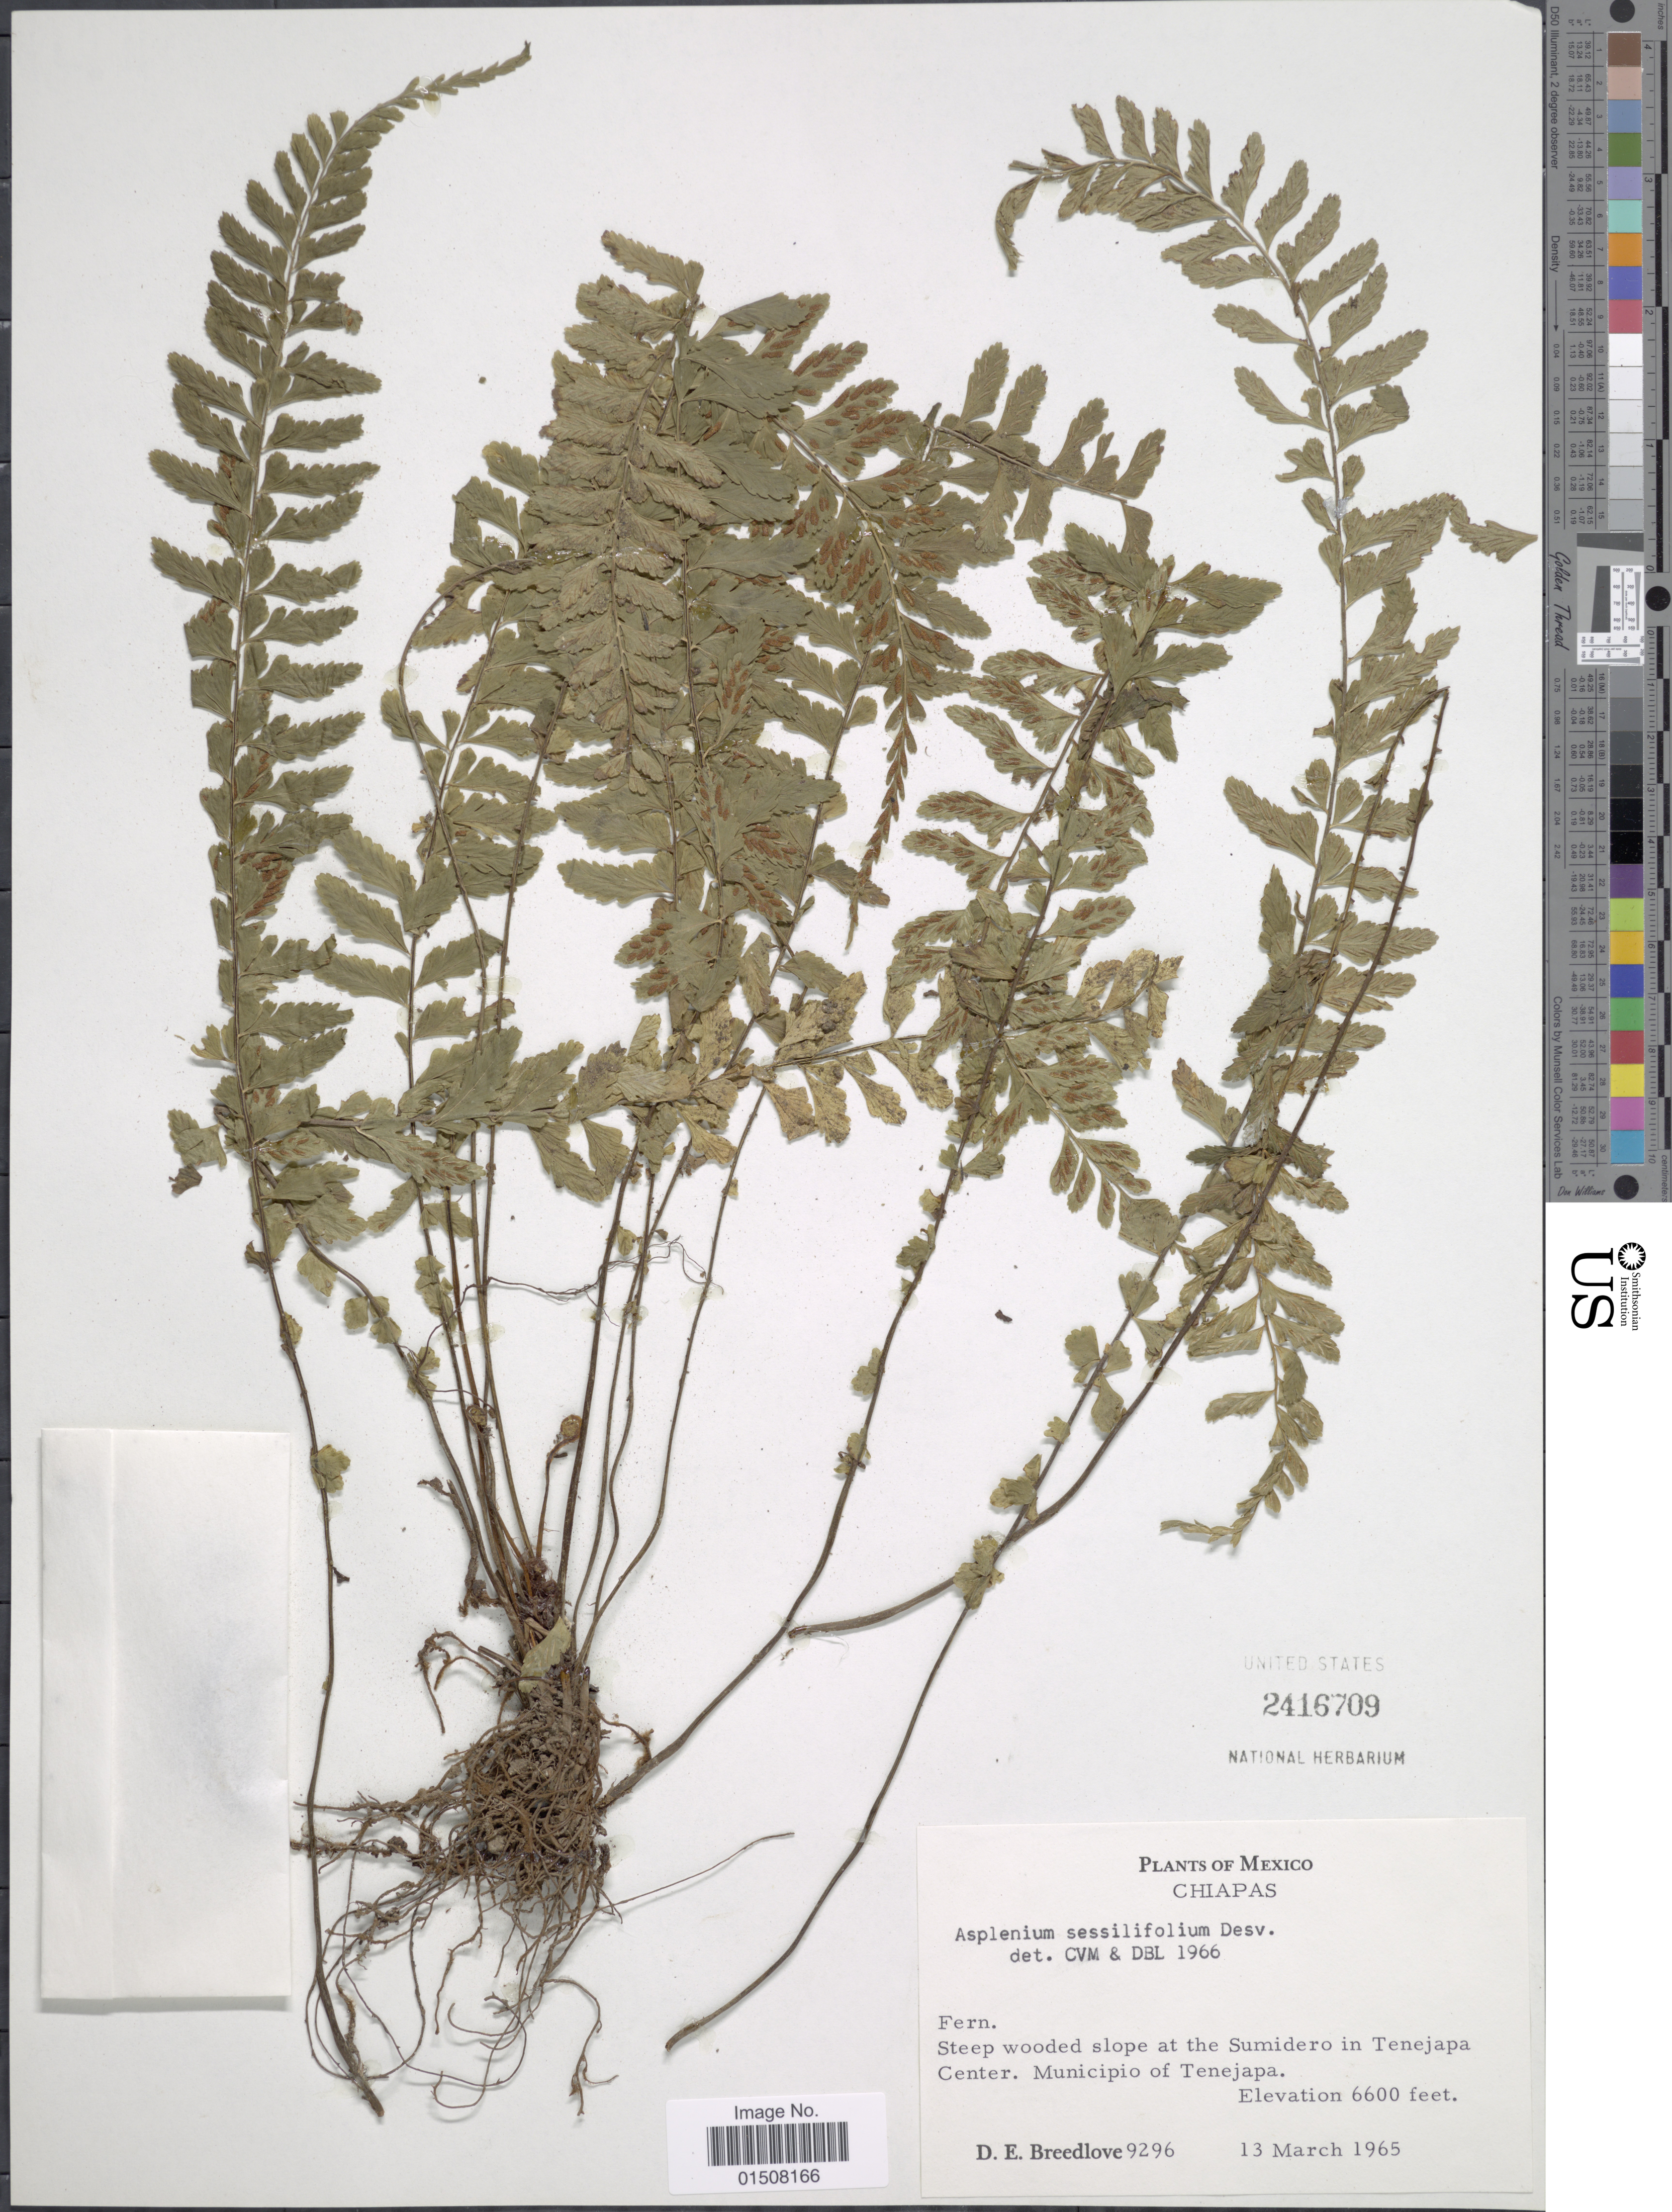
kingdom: Plantae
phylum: Tracheophyta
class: Polypodiopsida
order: Polypodiales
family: Aspleniaceae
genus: Asplenium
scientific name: Asplenium sessilifolium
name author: Desv.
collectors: D. E. Breedlove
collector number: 9296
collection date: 1965-03-13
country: Mexico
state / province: Chiapas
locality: Steep wooded slope at the Sumidero in Tenejapa Center, Municipio of Tenejapa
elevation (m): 2012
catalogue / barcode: US 2416709